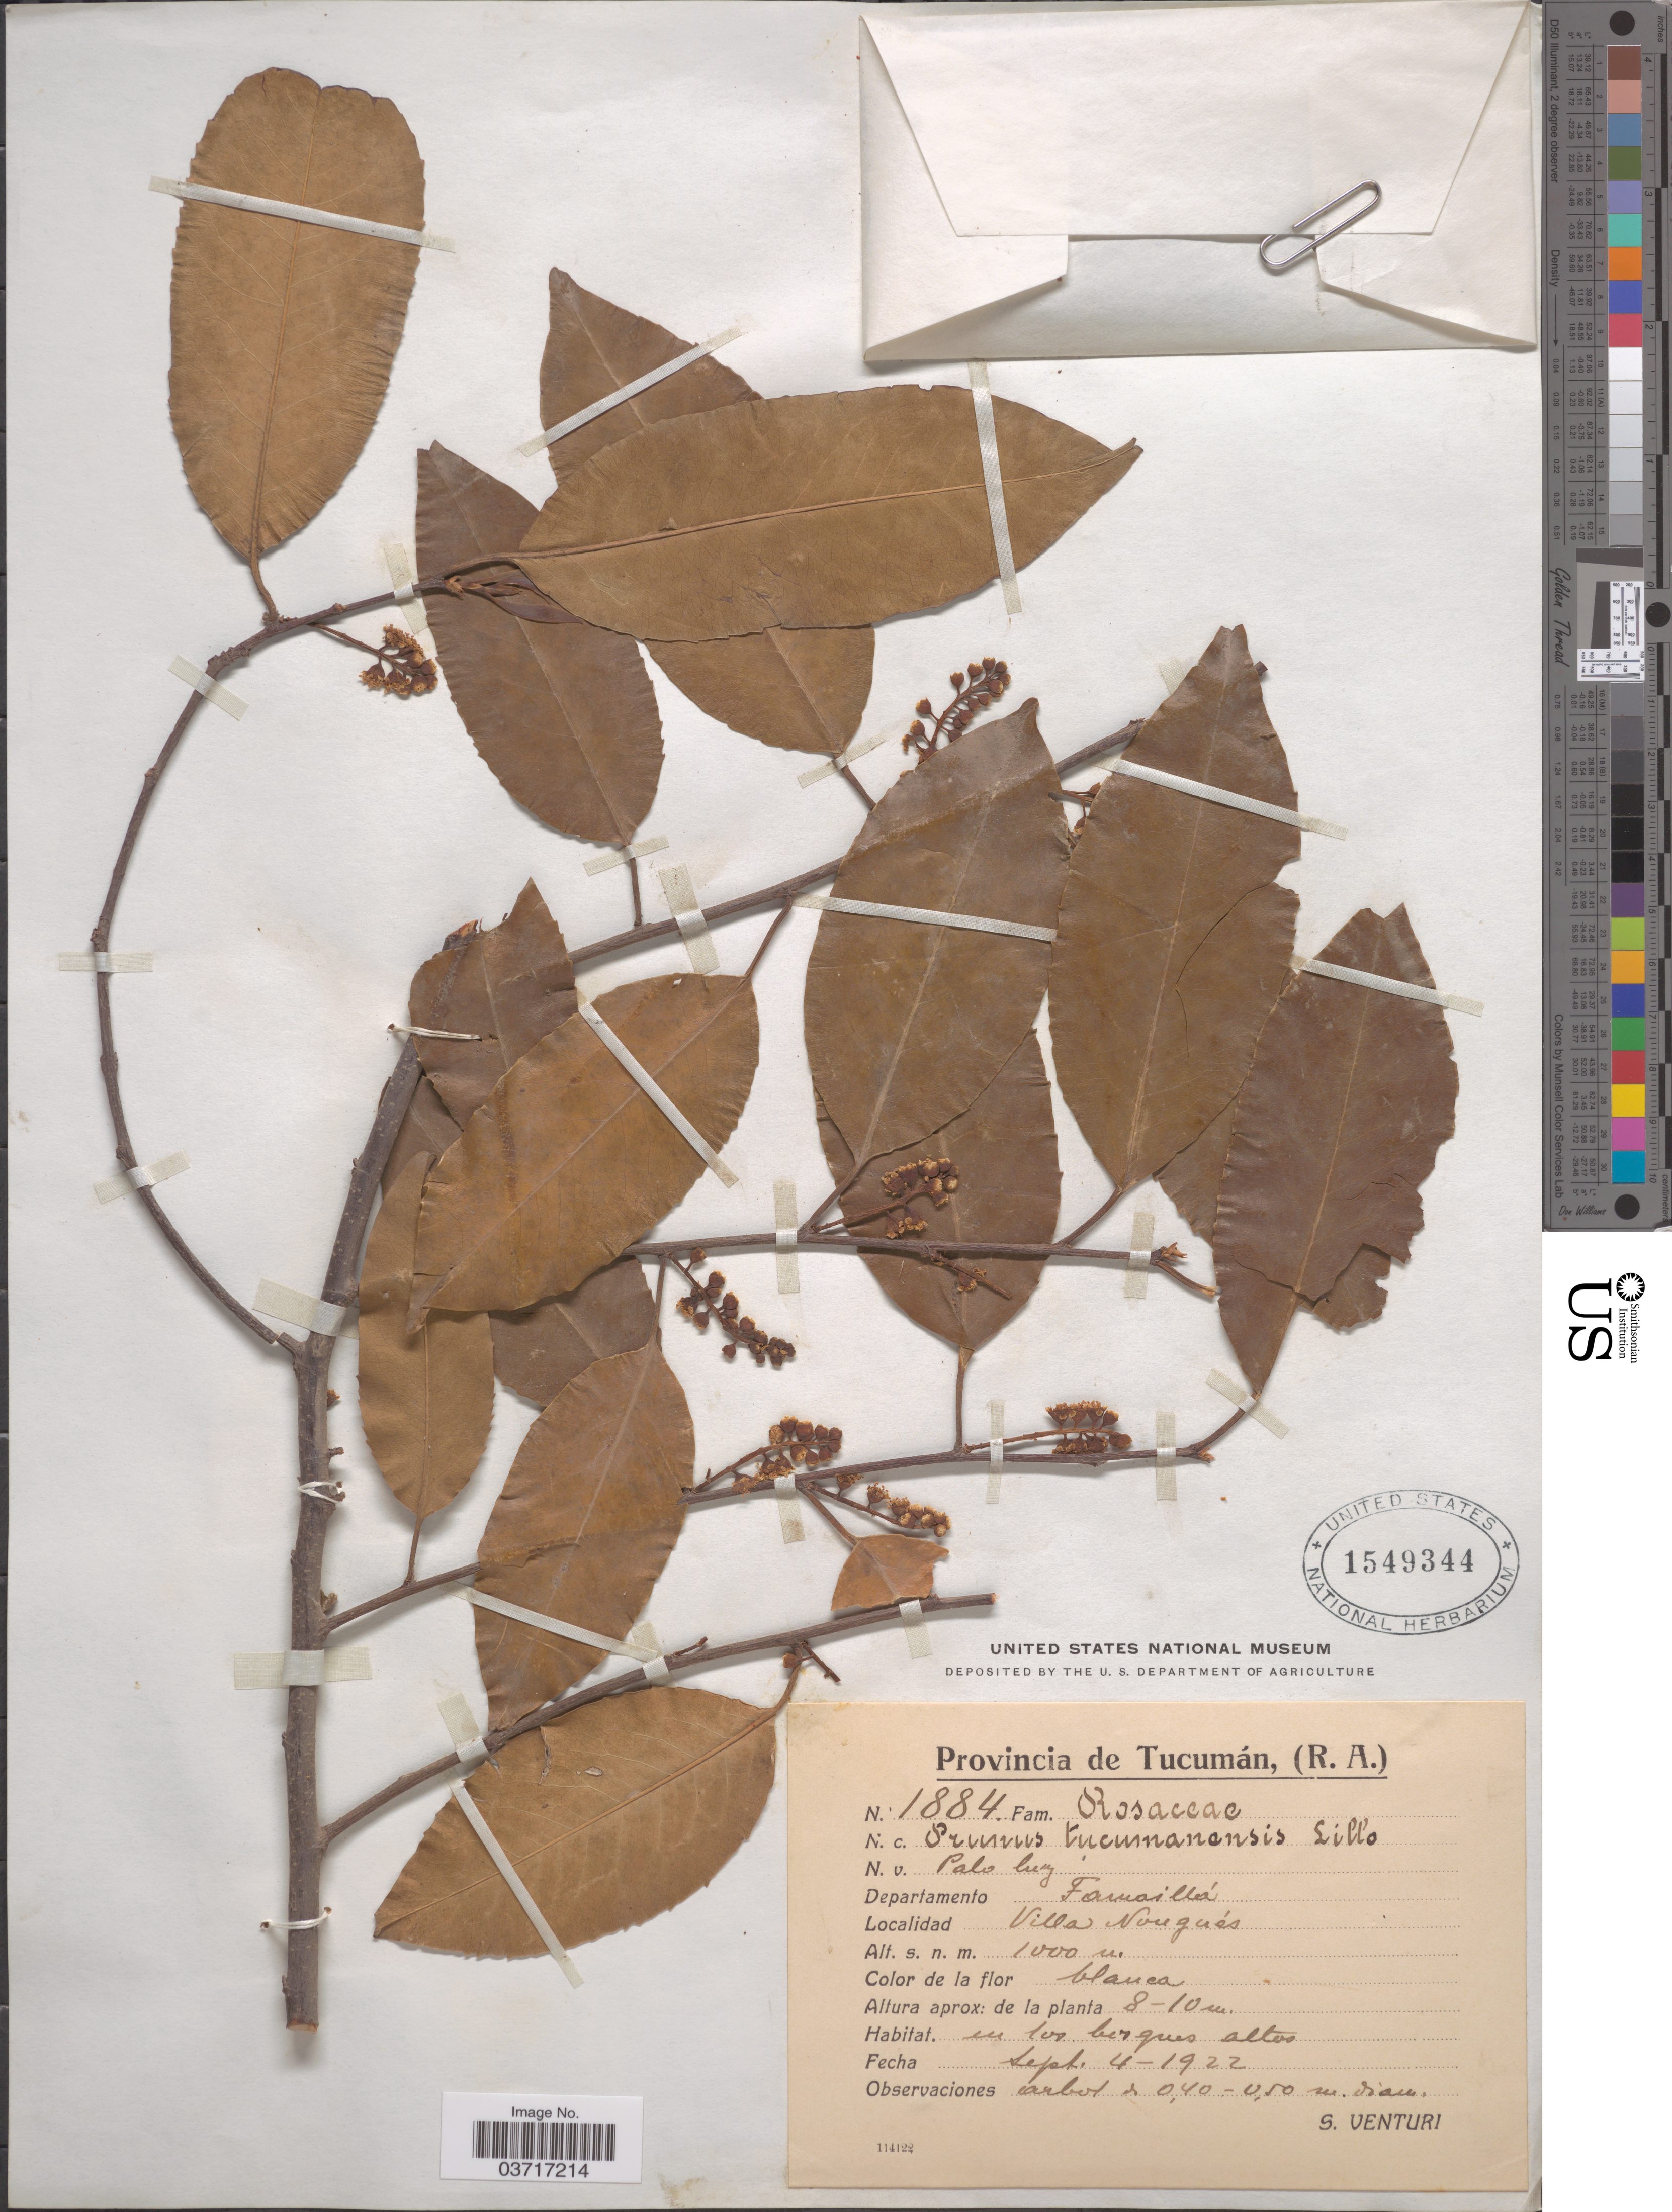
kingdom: Plantae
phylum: Tracheophyta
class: Magnoliopsida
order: Rosales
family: Rosaceae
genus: Prunus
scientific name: Prunus tucumanensis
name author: Lillo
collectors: S. Venturi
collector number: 1884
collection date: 1922-09-04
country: Argentina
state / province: Tucuman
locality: Departamento Famaillá, Villa Nougués.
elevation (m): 1000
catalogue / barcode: US 1549344